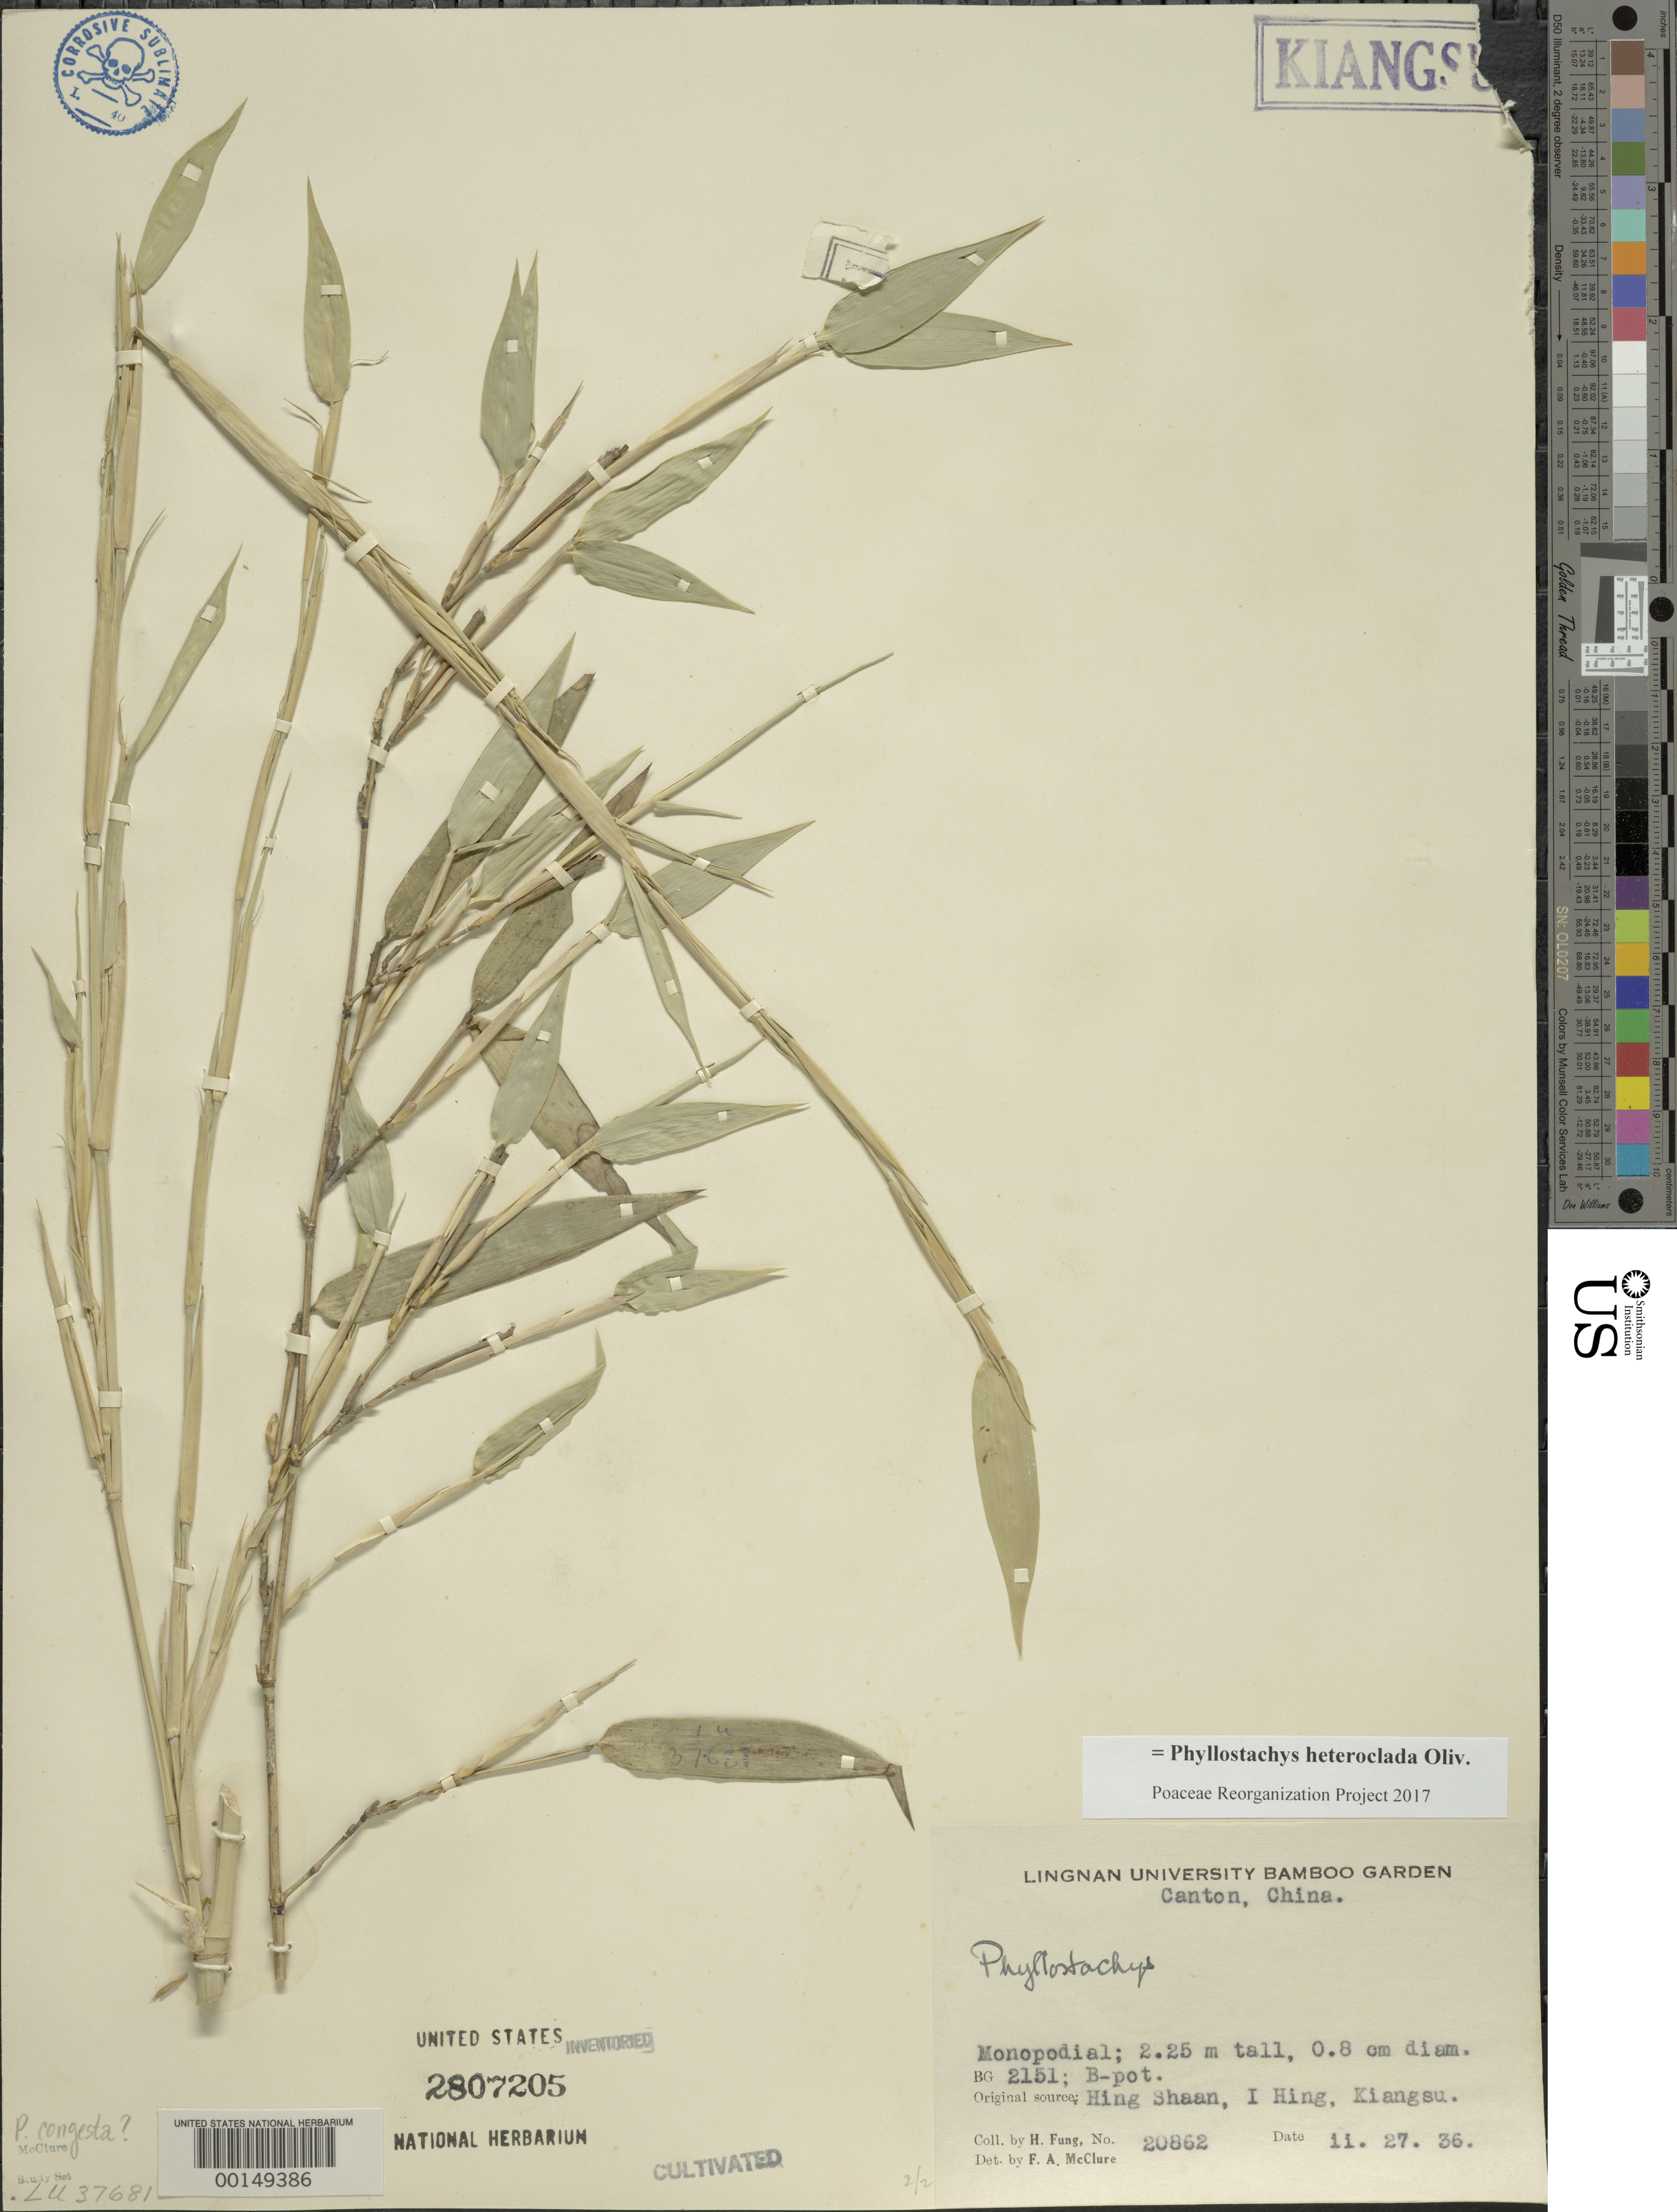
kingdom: Plantae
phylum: Tracheophyta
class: Liliopsida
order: Poales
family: Poaceae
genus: Phyllostachys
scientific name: Phyllostachys heteroclada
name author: Oliv.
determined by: Poaceae Reorganization Project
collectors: H. L. Fung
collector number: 20862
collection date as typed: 27 Feb 1936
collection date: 1936-02-27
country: China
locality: Canton, lingnan univ. bg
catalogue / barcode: US 2807205